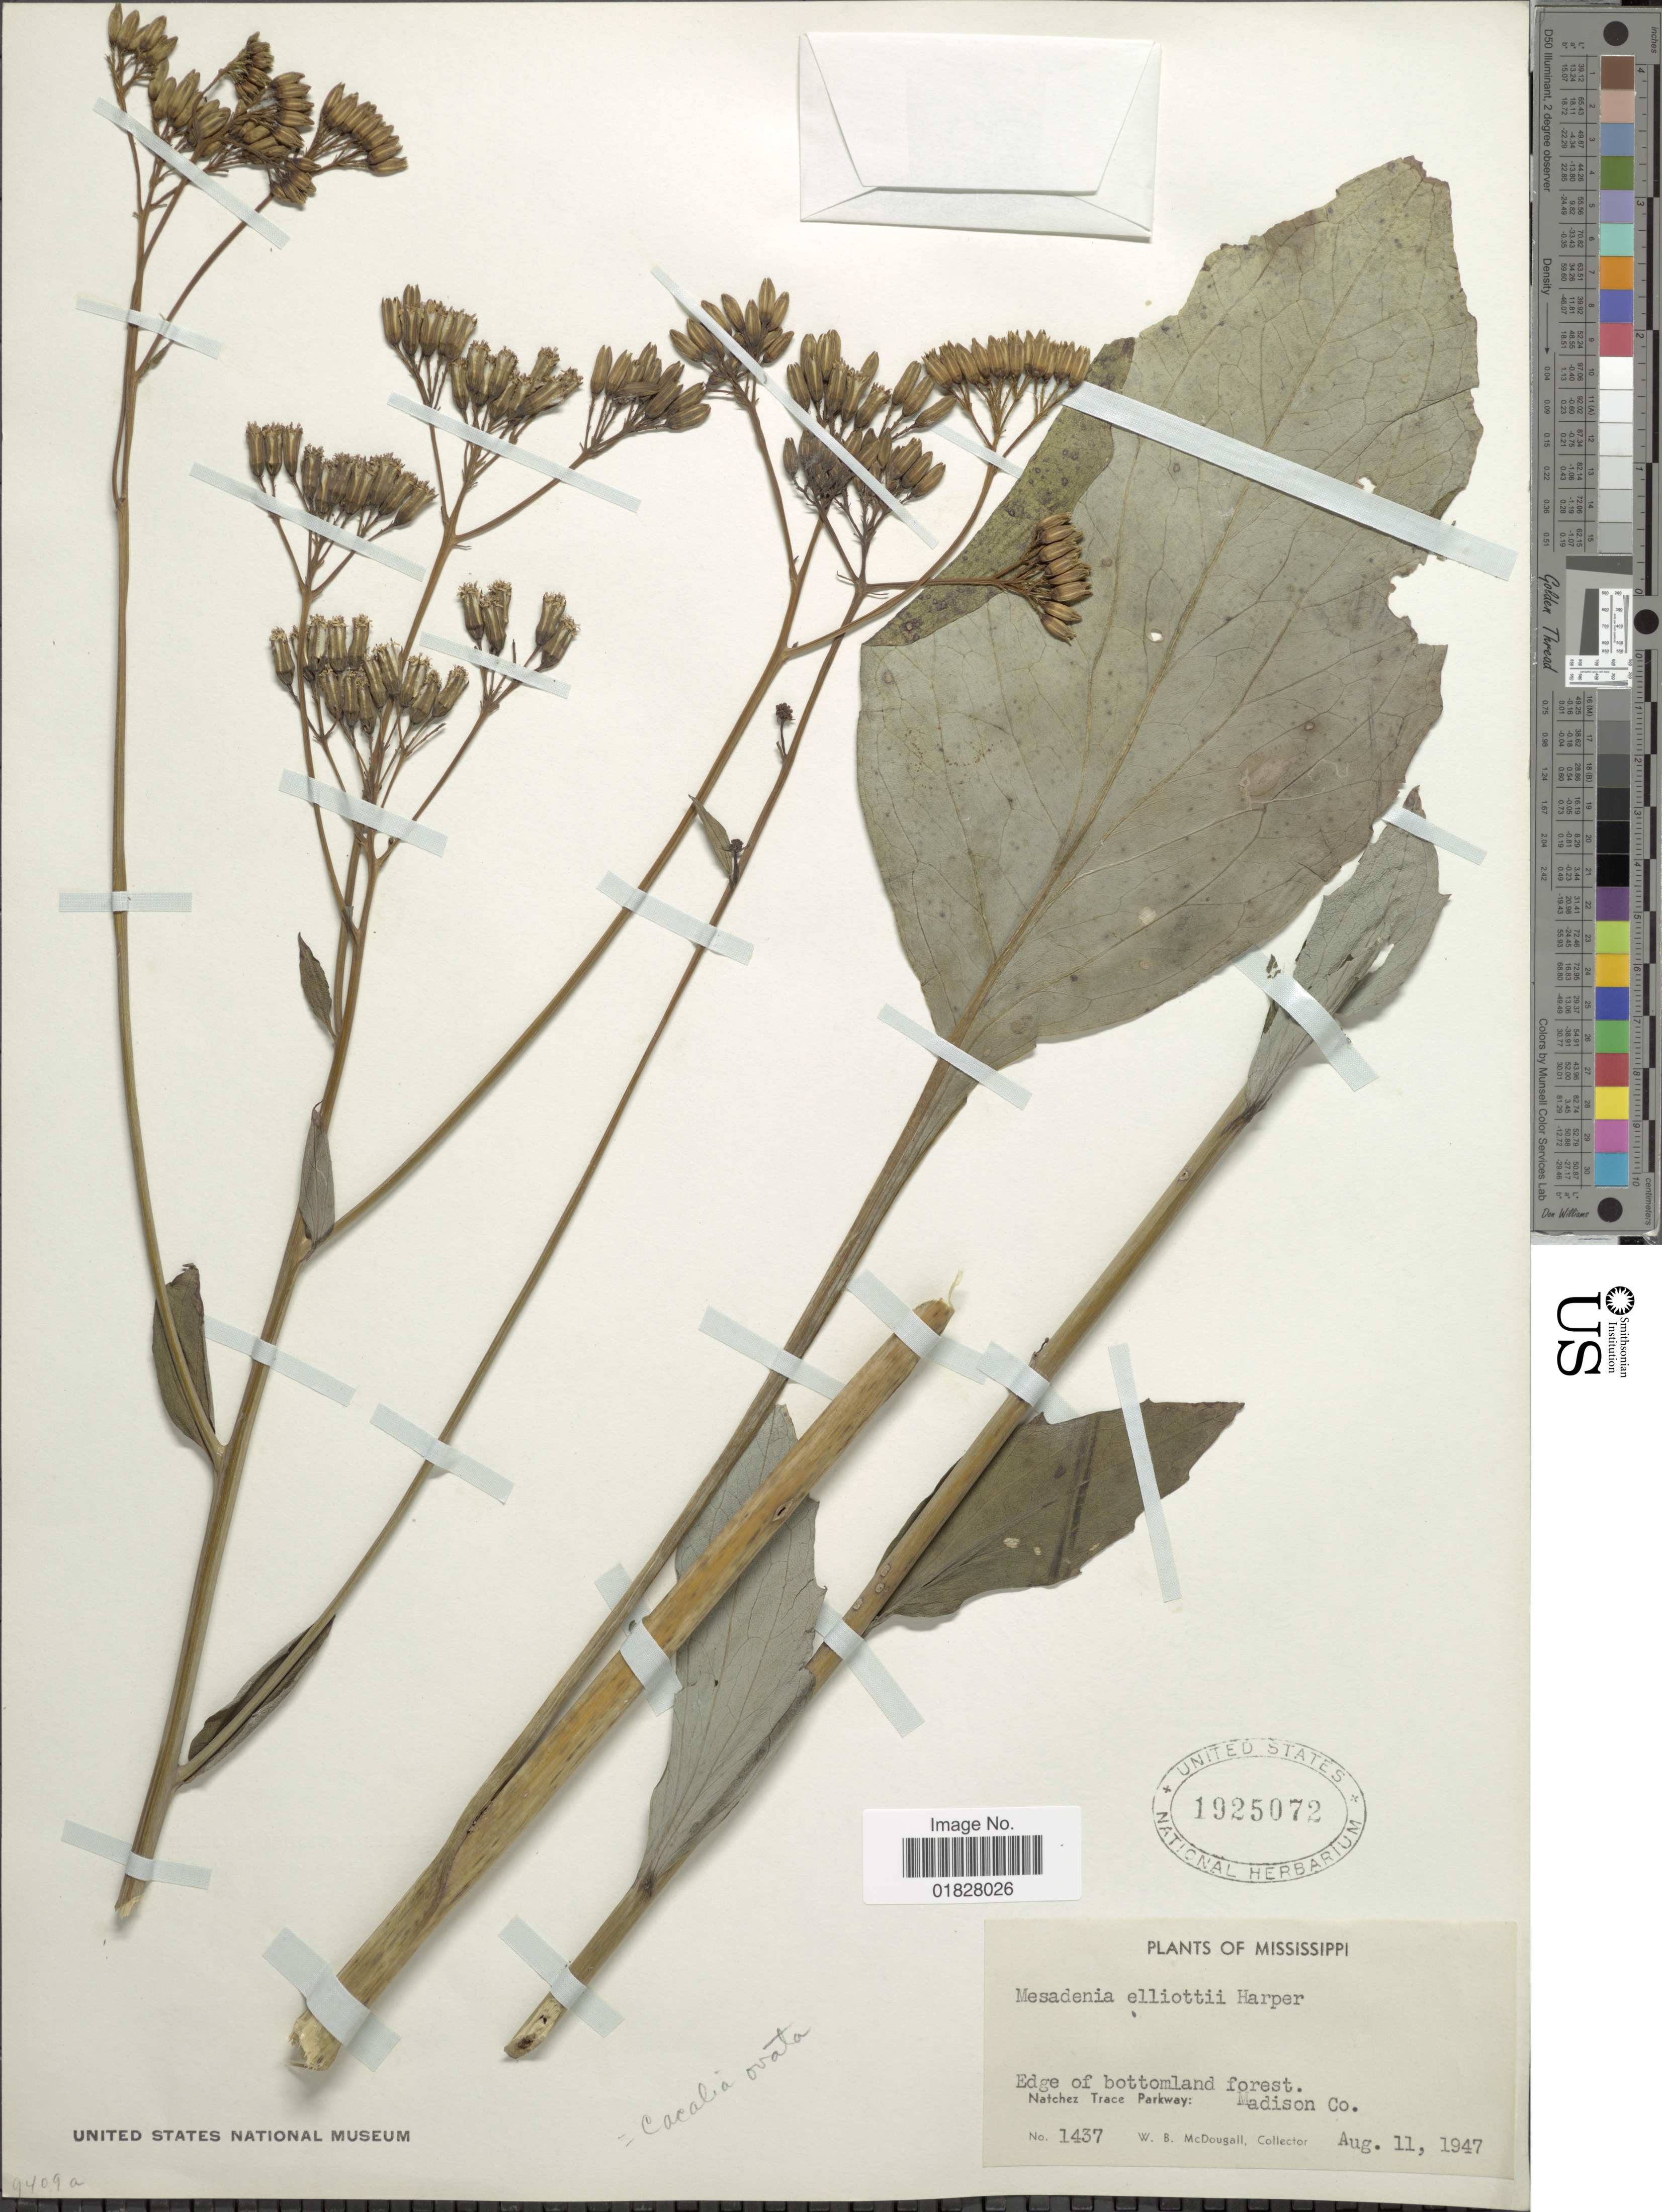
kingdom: Plantae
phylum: Tracheophyta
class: Magnoliopsida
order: Asterales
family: Asteraceae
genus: Arnoglossum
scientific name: Arnoglossum ovatum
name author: (Walter) H. Rob.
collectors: W. B. McDougall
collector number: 1437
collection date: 1947-08-11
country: United States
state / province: Mississippi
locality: Edge of bottomland forest. Natchez Trace Parkway: Madison Co.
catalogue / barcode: US 1925072